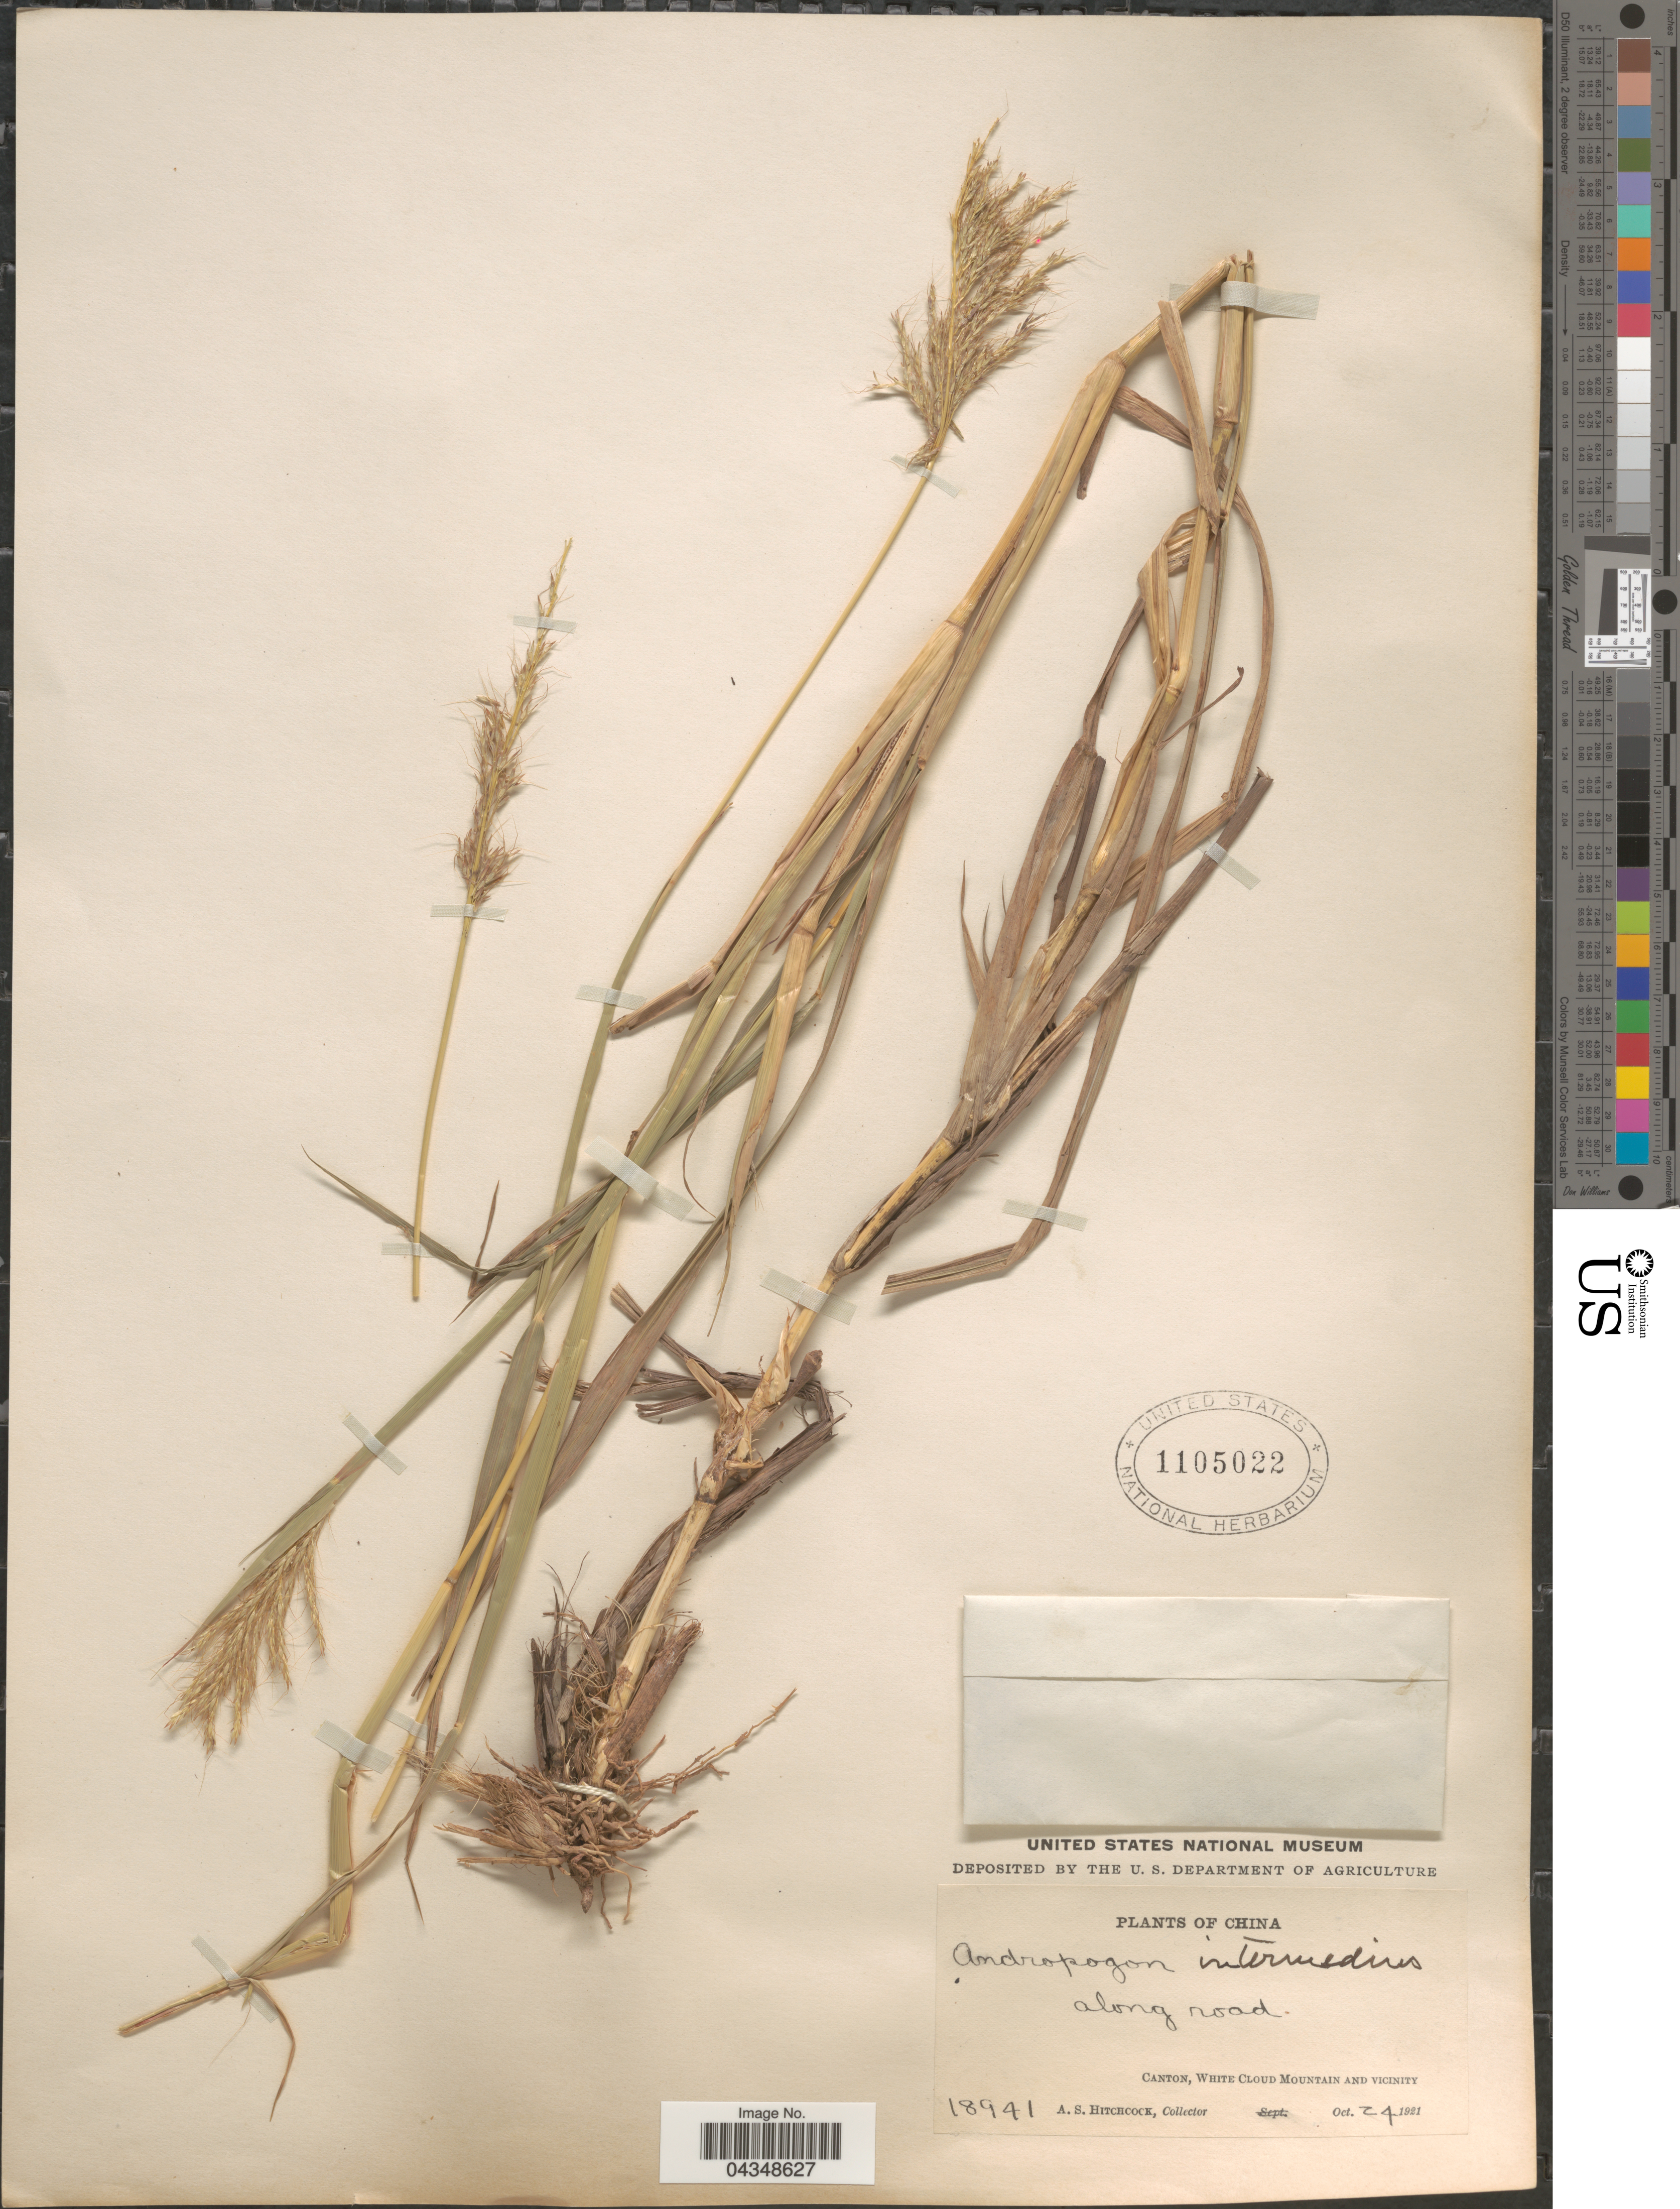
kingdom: Plantae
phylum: Tracheophyta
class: Liliopsida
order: Poales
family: Poaceae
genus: Bothriochloa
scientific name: Bothriochloa bladhii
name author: (Retz.) S.T. Blake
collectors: A. S. Hitchcock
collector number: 18941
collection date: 1921-10-24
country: China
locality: Along road. Canton, White Cloud Mountain and vicinity.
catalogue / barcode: US 1105022